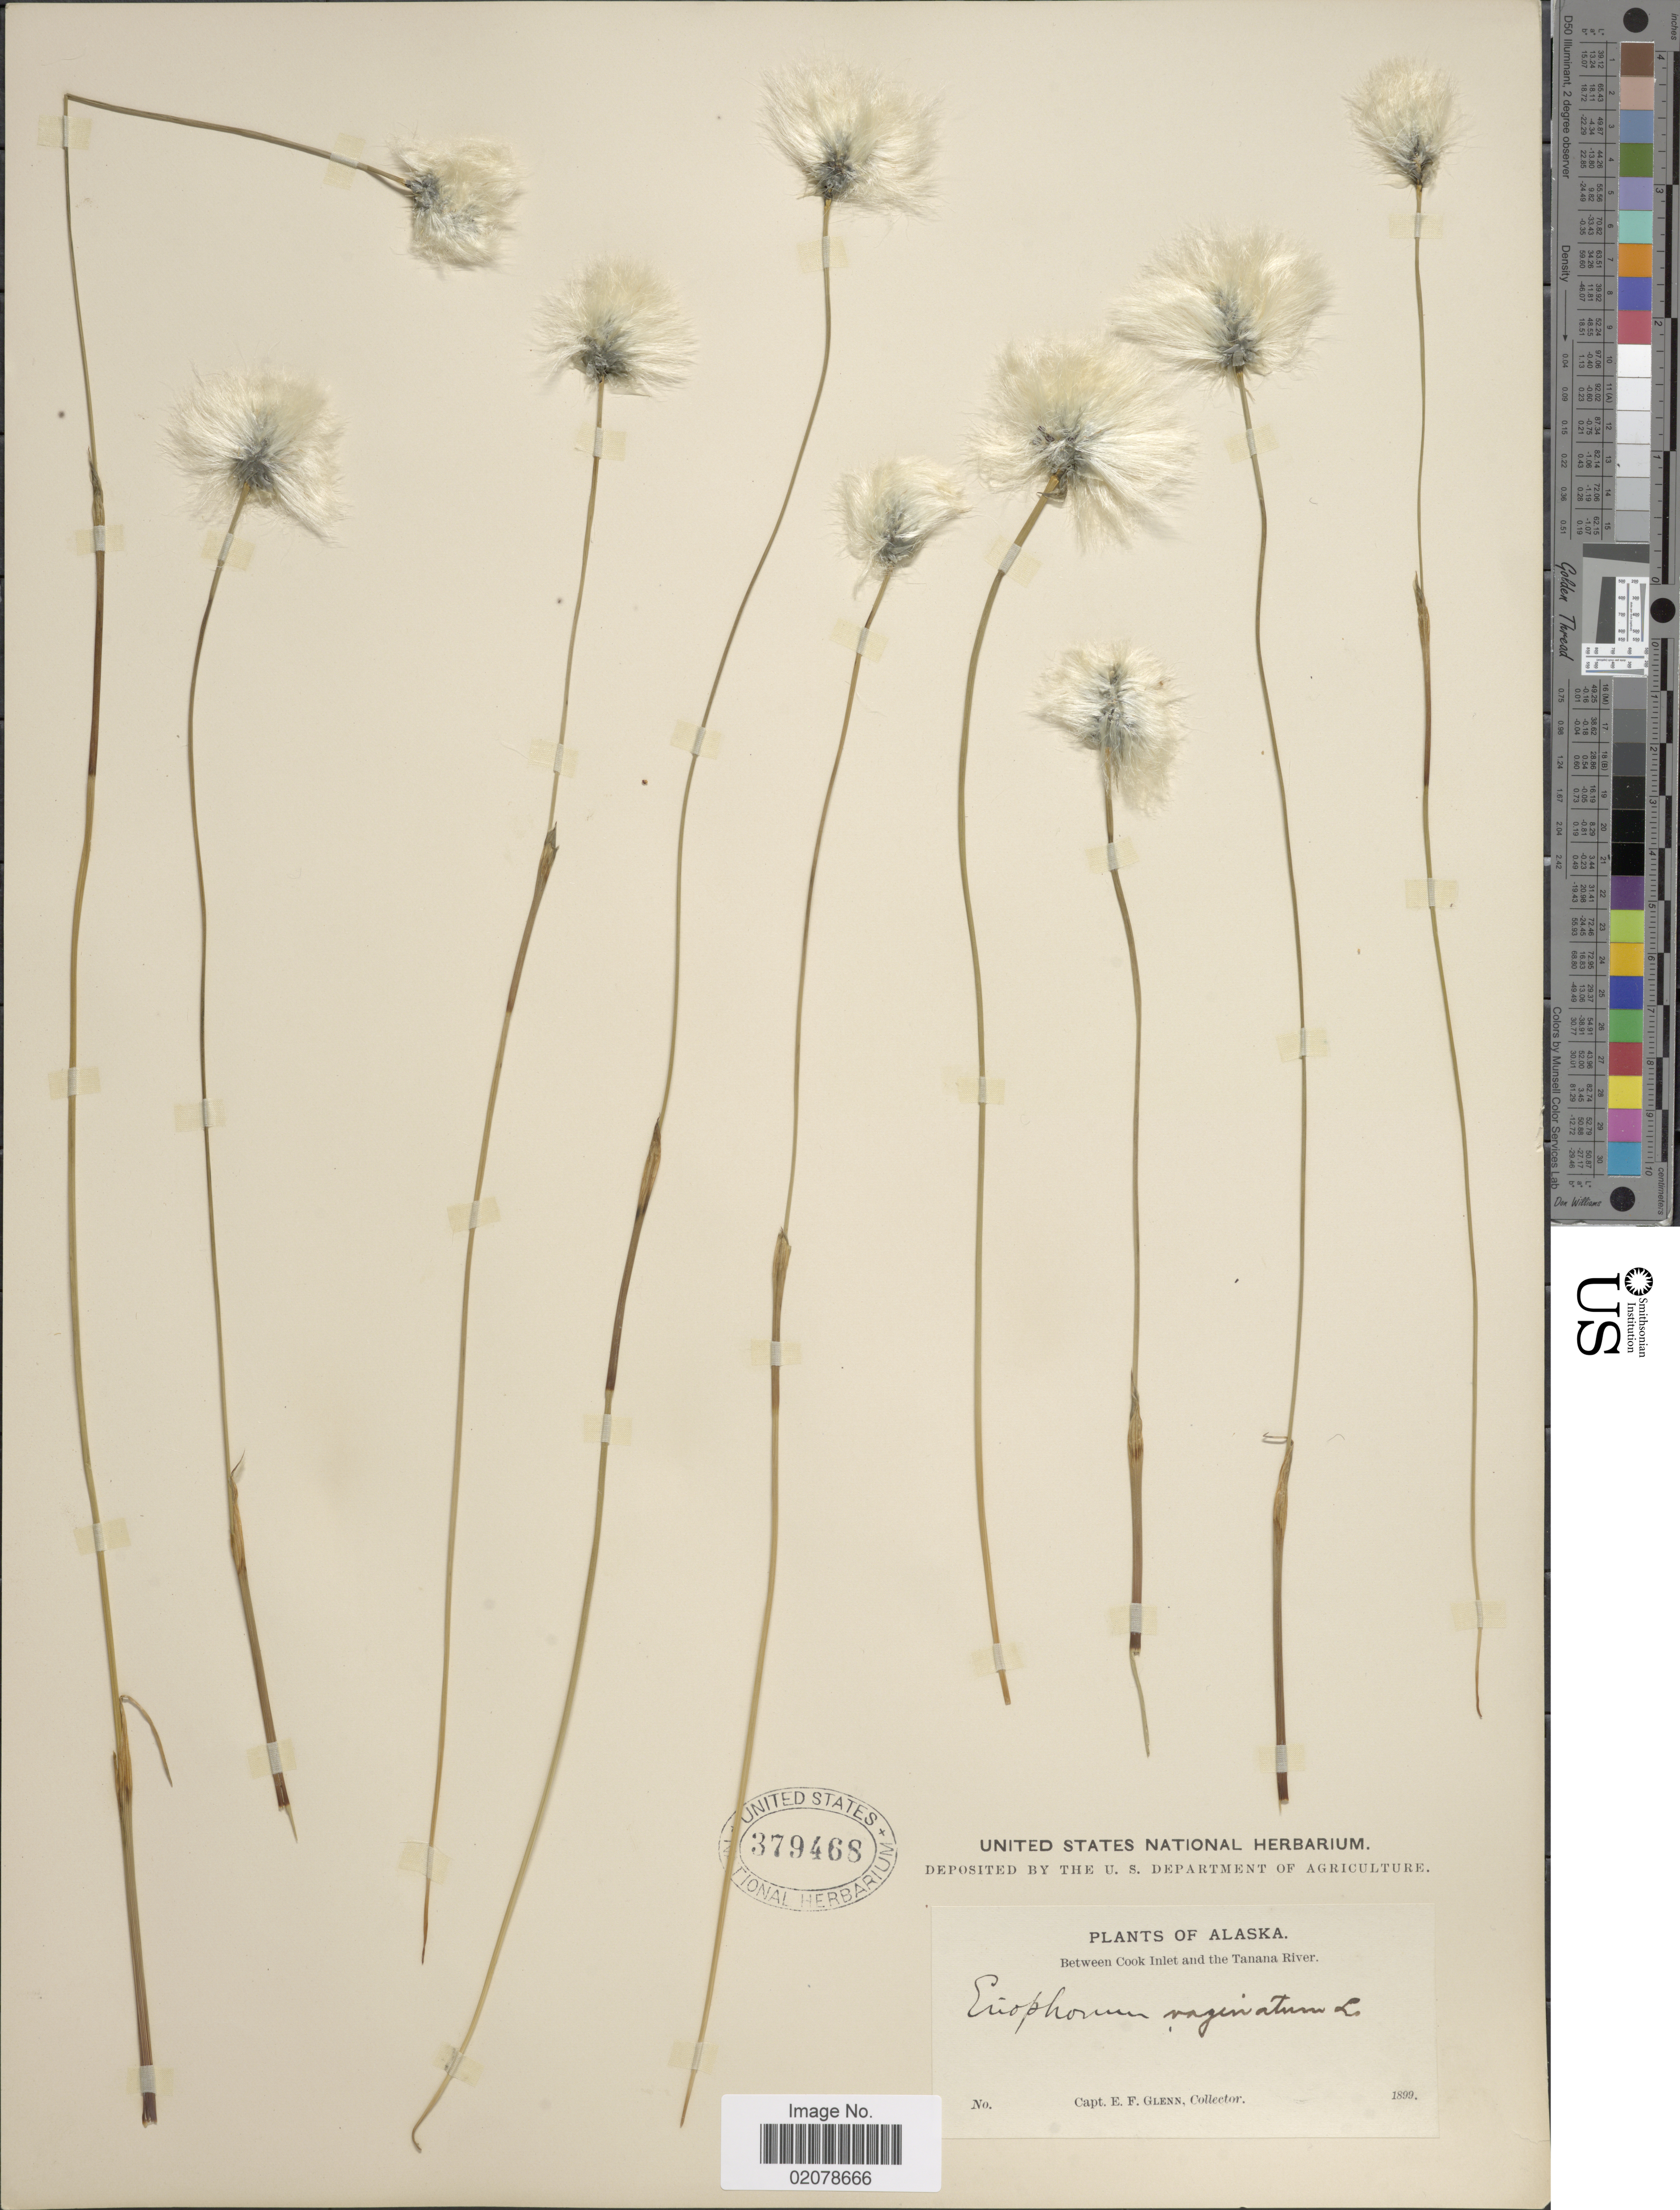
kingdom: Plantae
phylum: Tracheophyta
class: Liliopsida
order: Poales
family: Cyperaceae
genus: Eriophorum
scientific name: Eriophorum vaginatum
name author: L.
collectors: E. Glenn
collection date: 1899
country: United States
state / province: Alaska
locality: Between Cook Inlet and the Tanana River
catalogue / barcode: US 379468